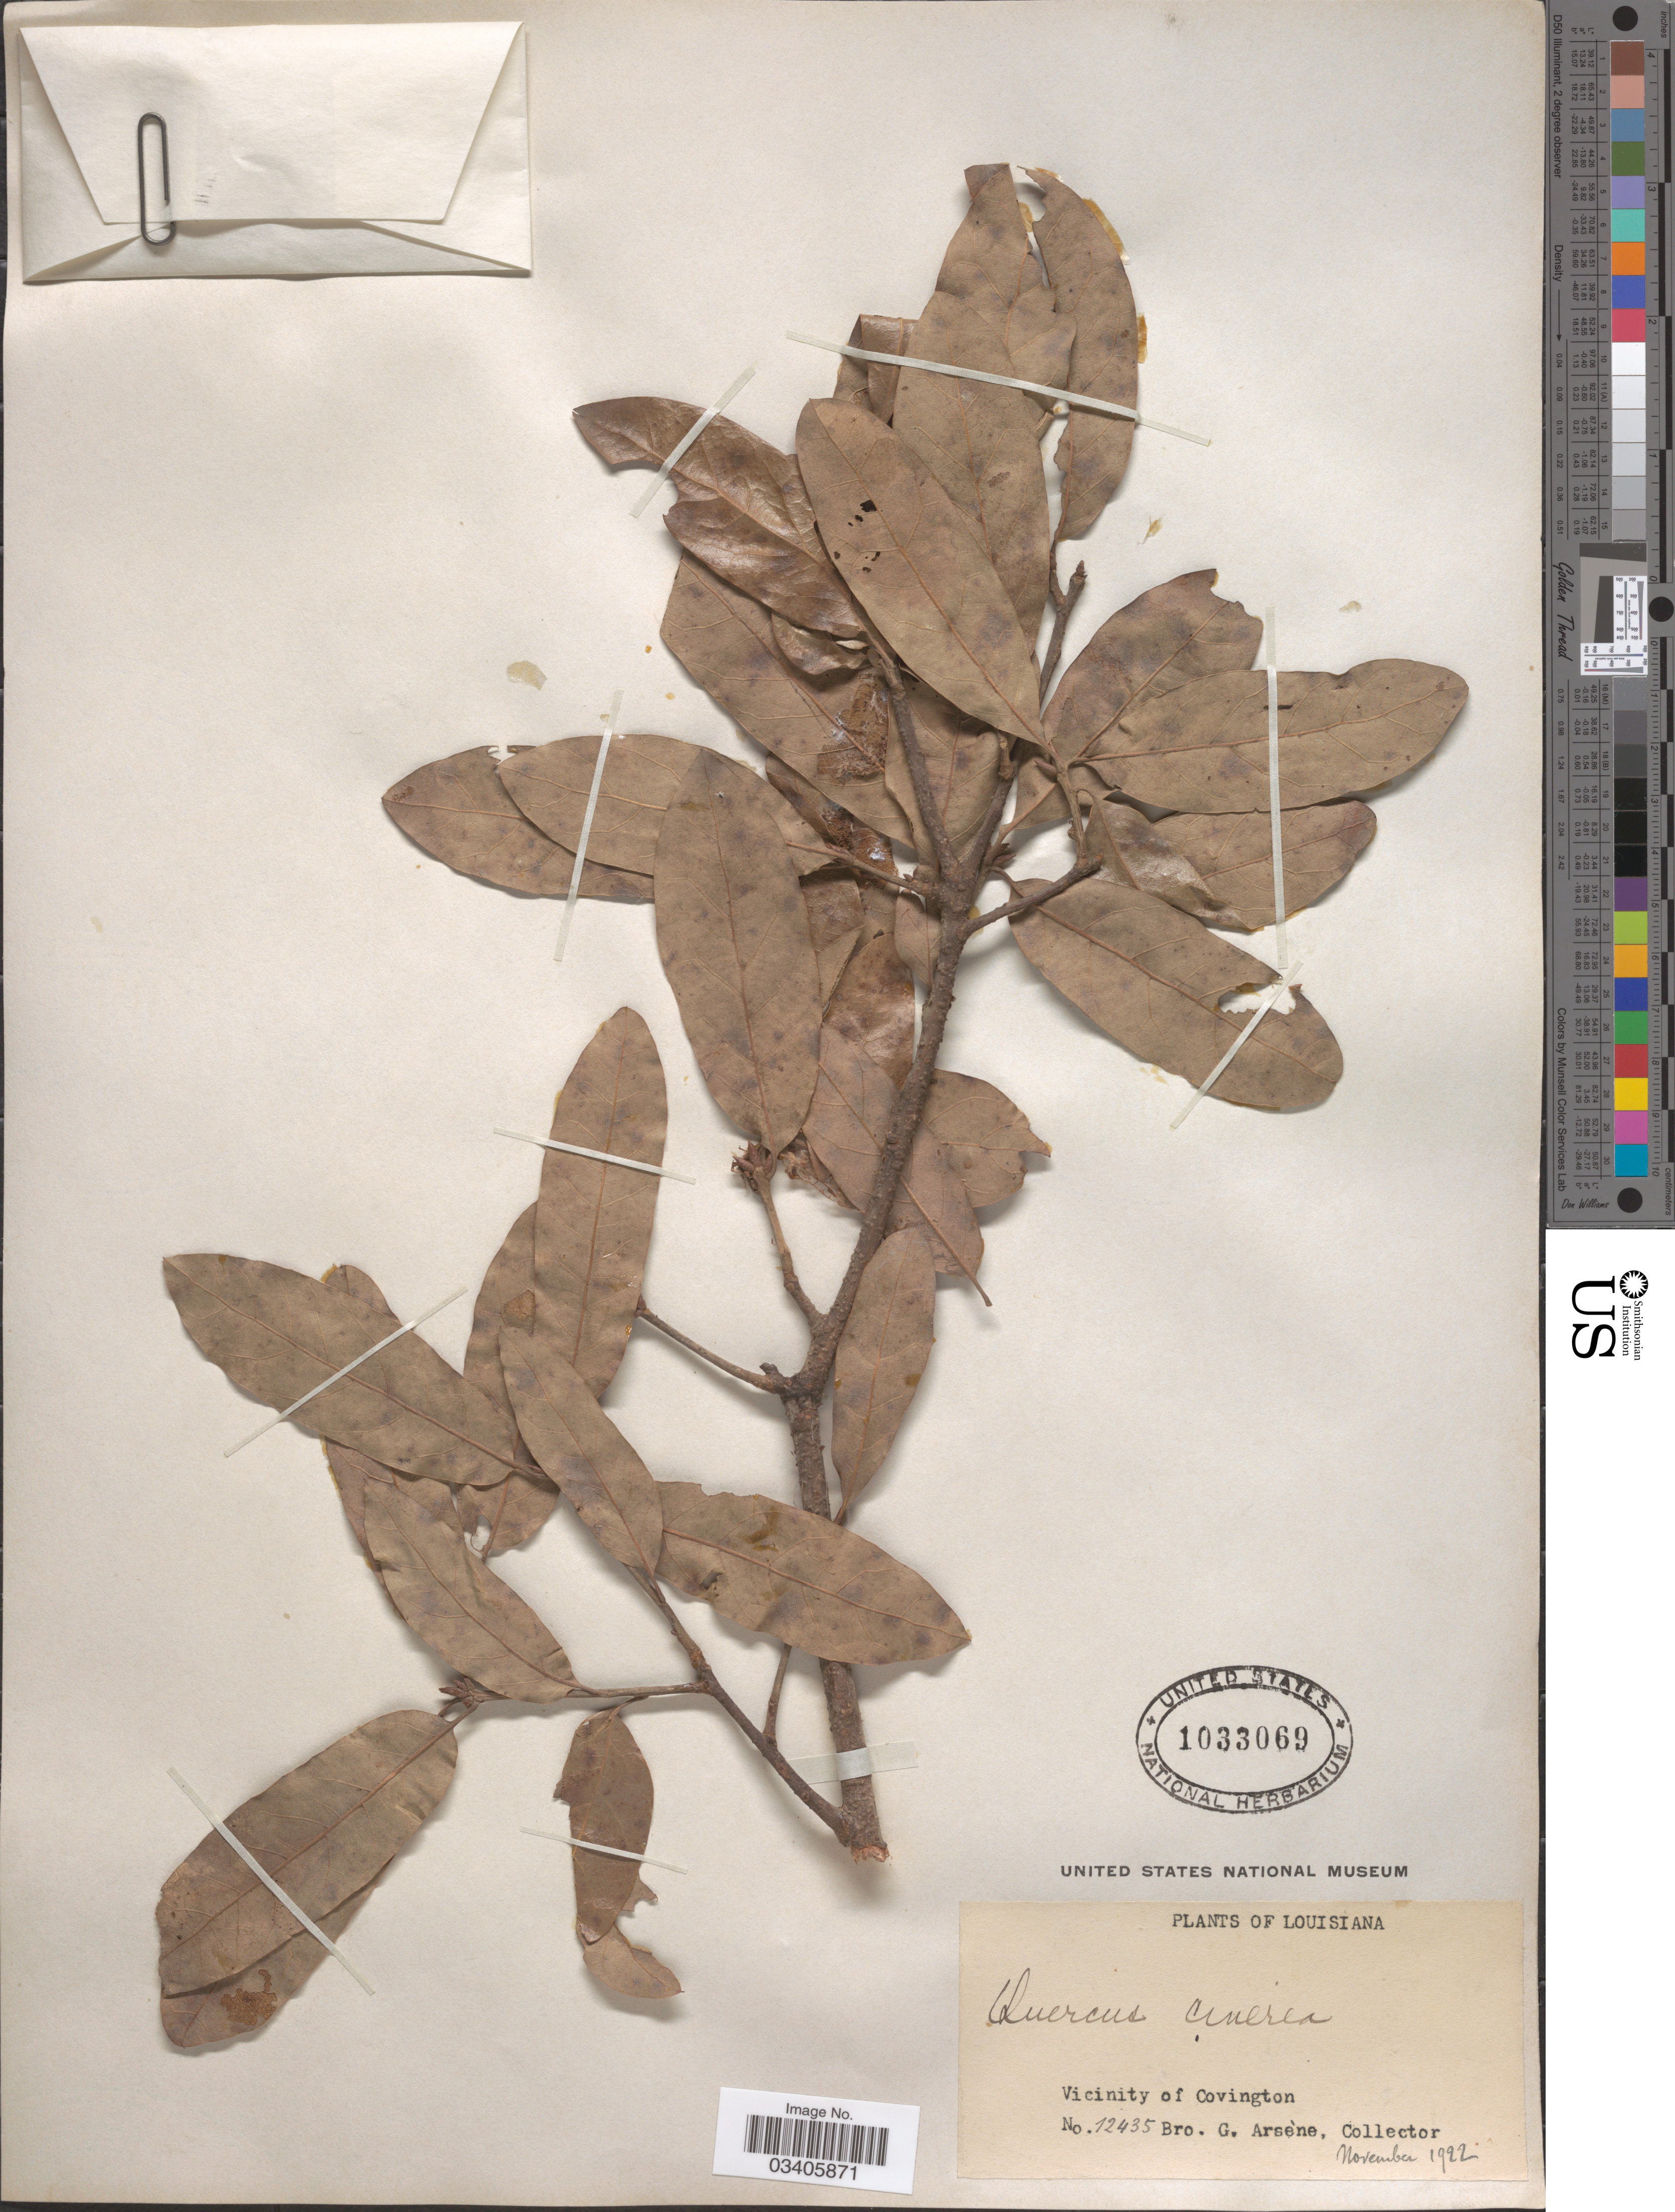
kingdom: Plantae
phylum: Tracheophyta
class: Magnoliopsida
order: Fagales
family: Fagaceae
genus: Quercus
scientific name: Quercus incana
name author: W. Bartram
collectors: Bro. G. Arsène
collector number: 12435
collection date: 1922-11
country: United States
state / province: Louisiana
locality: Vicinity of Covington.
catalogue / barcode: US 1033069